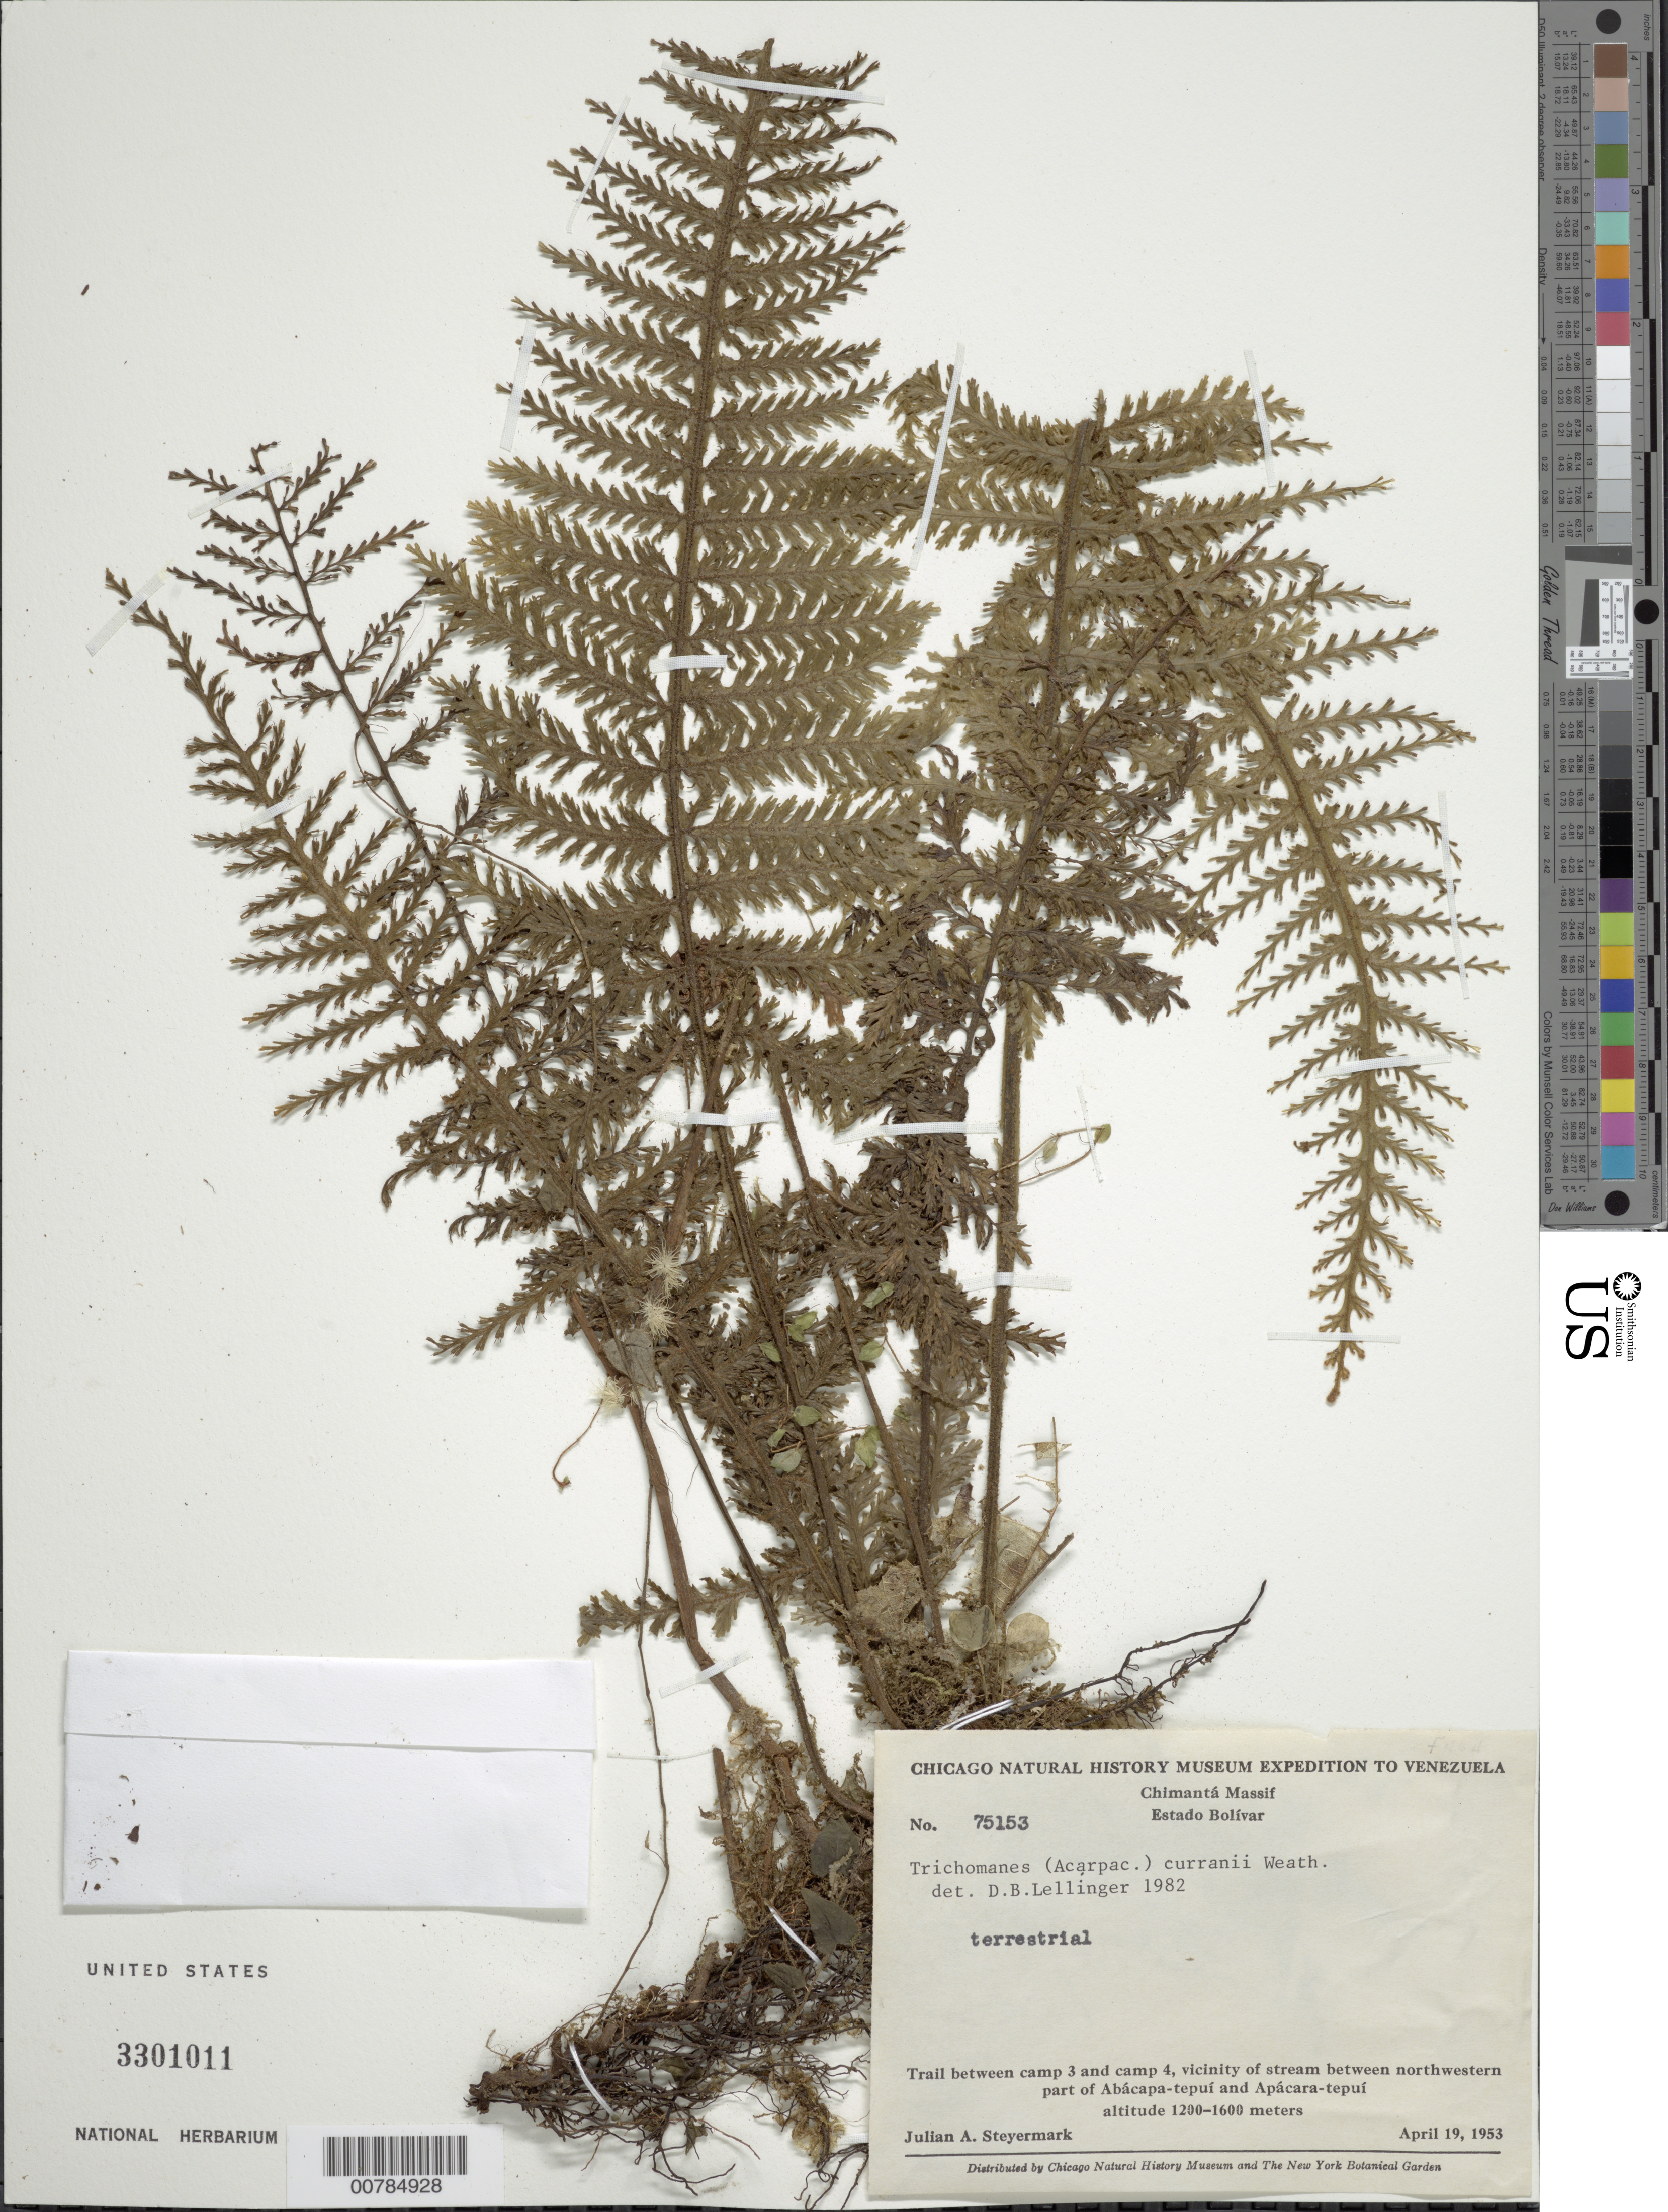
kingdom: Plantae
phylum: Tracheophyta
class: Polypodiopsida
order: Hymenophyllales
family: Hymenophyllaceae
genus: Trichomanes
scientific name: Trichomanes caliginum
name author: Lellinger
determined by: Lellinger, David B., (BOT), Smithsonian Institution - National Museum of Natural History (UNITED STATES)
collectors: J. Steyermark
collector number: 75153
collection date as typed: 19-Apr-53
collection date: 1953-04-19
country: Venezuela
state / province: Bolívar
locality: Chimantá Massif, between camp 3 and camp 4, vicinity of stream between NW part of Abácapa-tepuí and Apácara-tepuí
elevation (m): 1200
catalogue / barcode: US 3301011